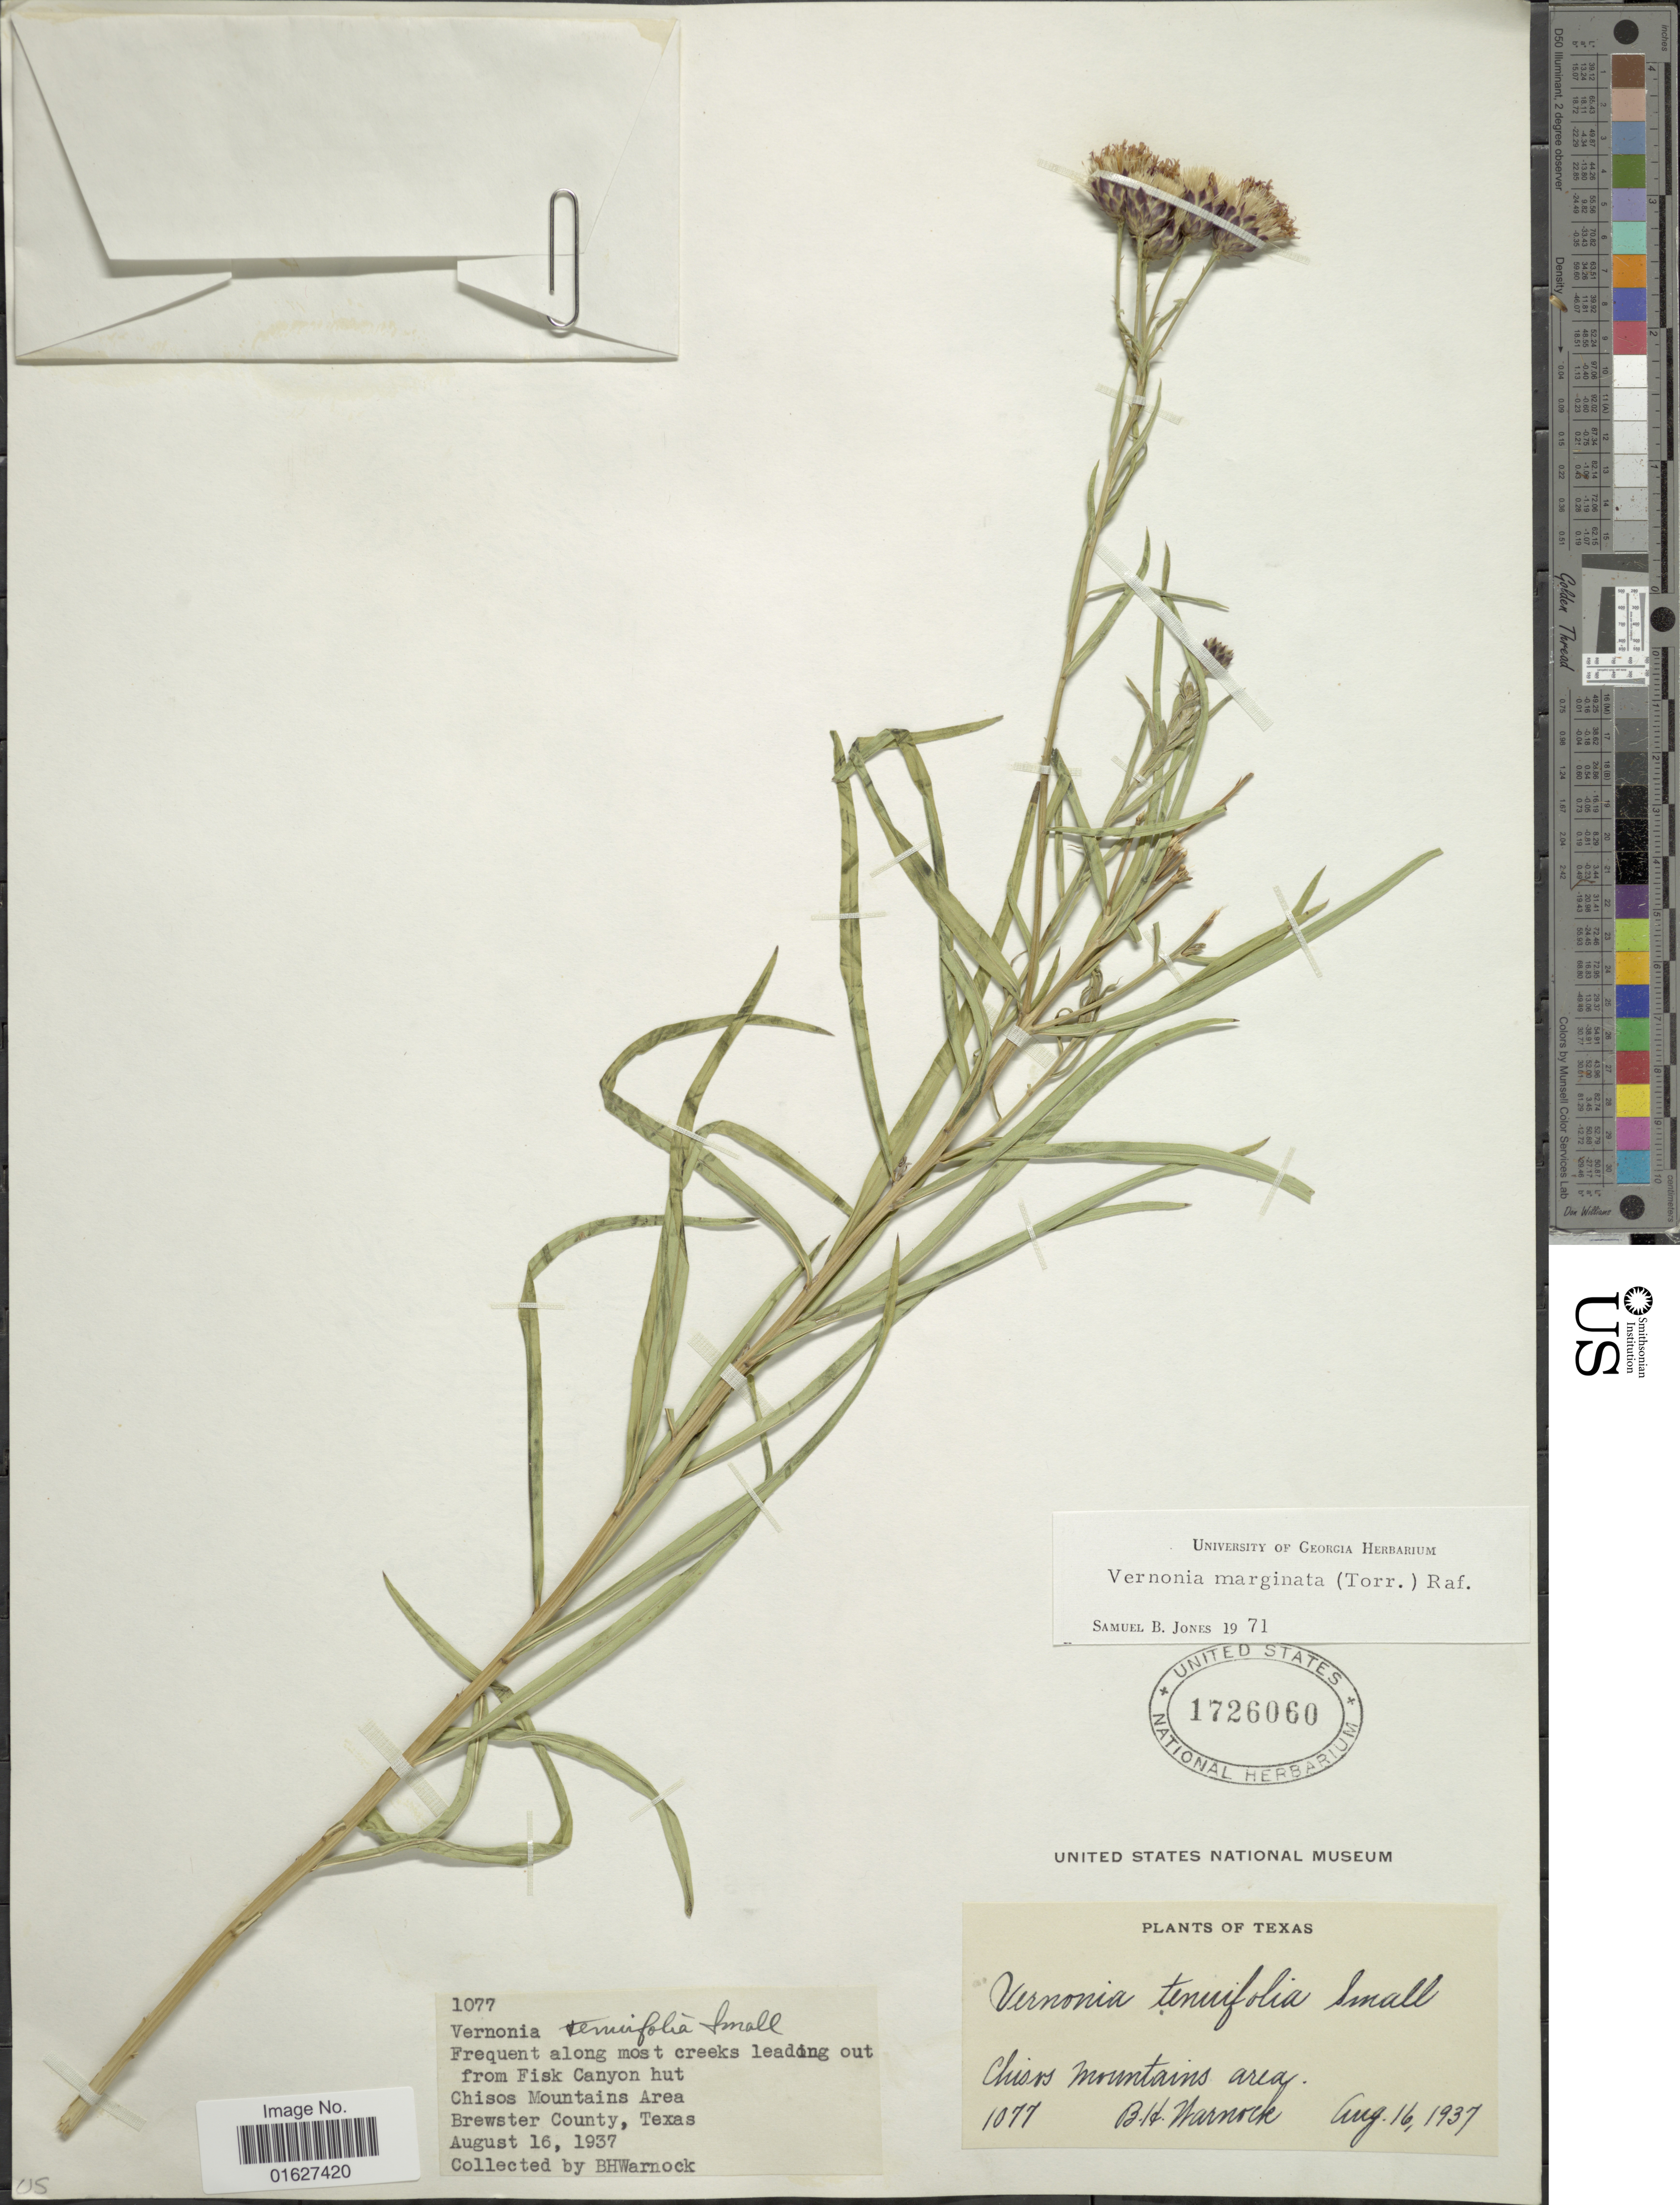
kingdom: Plantae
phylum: Tracheophyta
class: Magnoliopsida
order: Asterales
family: Asteraceae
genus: Vernonia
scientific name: Vernonia marginata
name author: (Torr.) Raf.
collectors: B. H. Warnock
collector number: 1077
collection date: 1937-08-16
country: United States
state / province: Texas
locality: Texas. Chiors Mountains area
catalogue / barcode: US 1726060